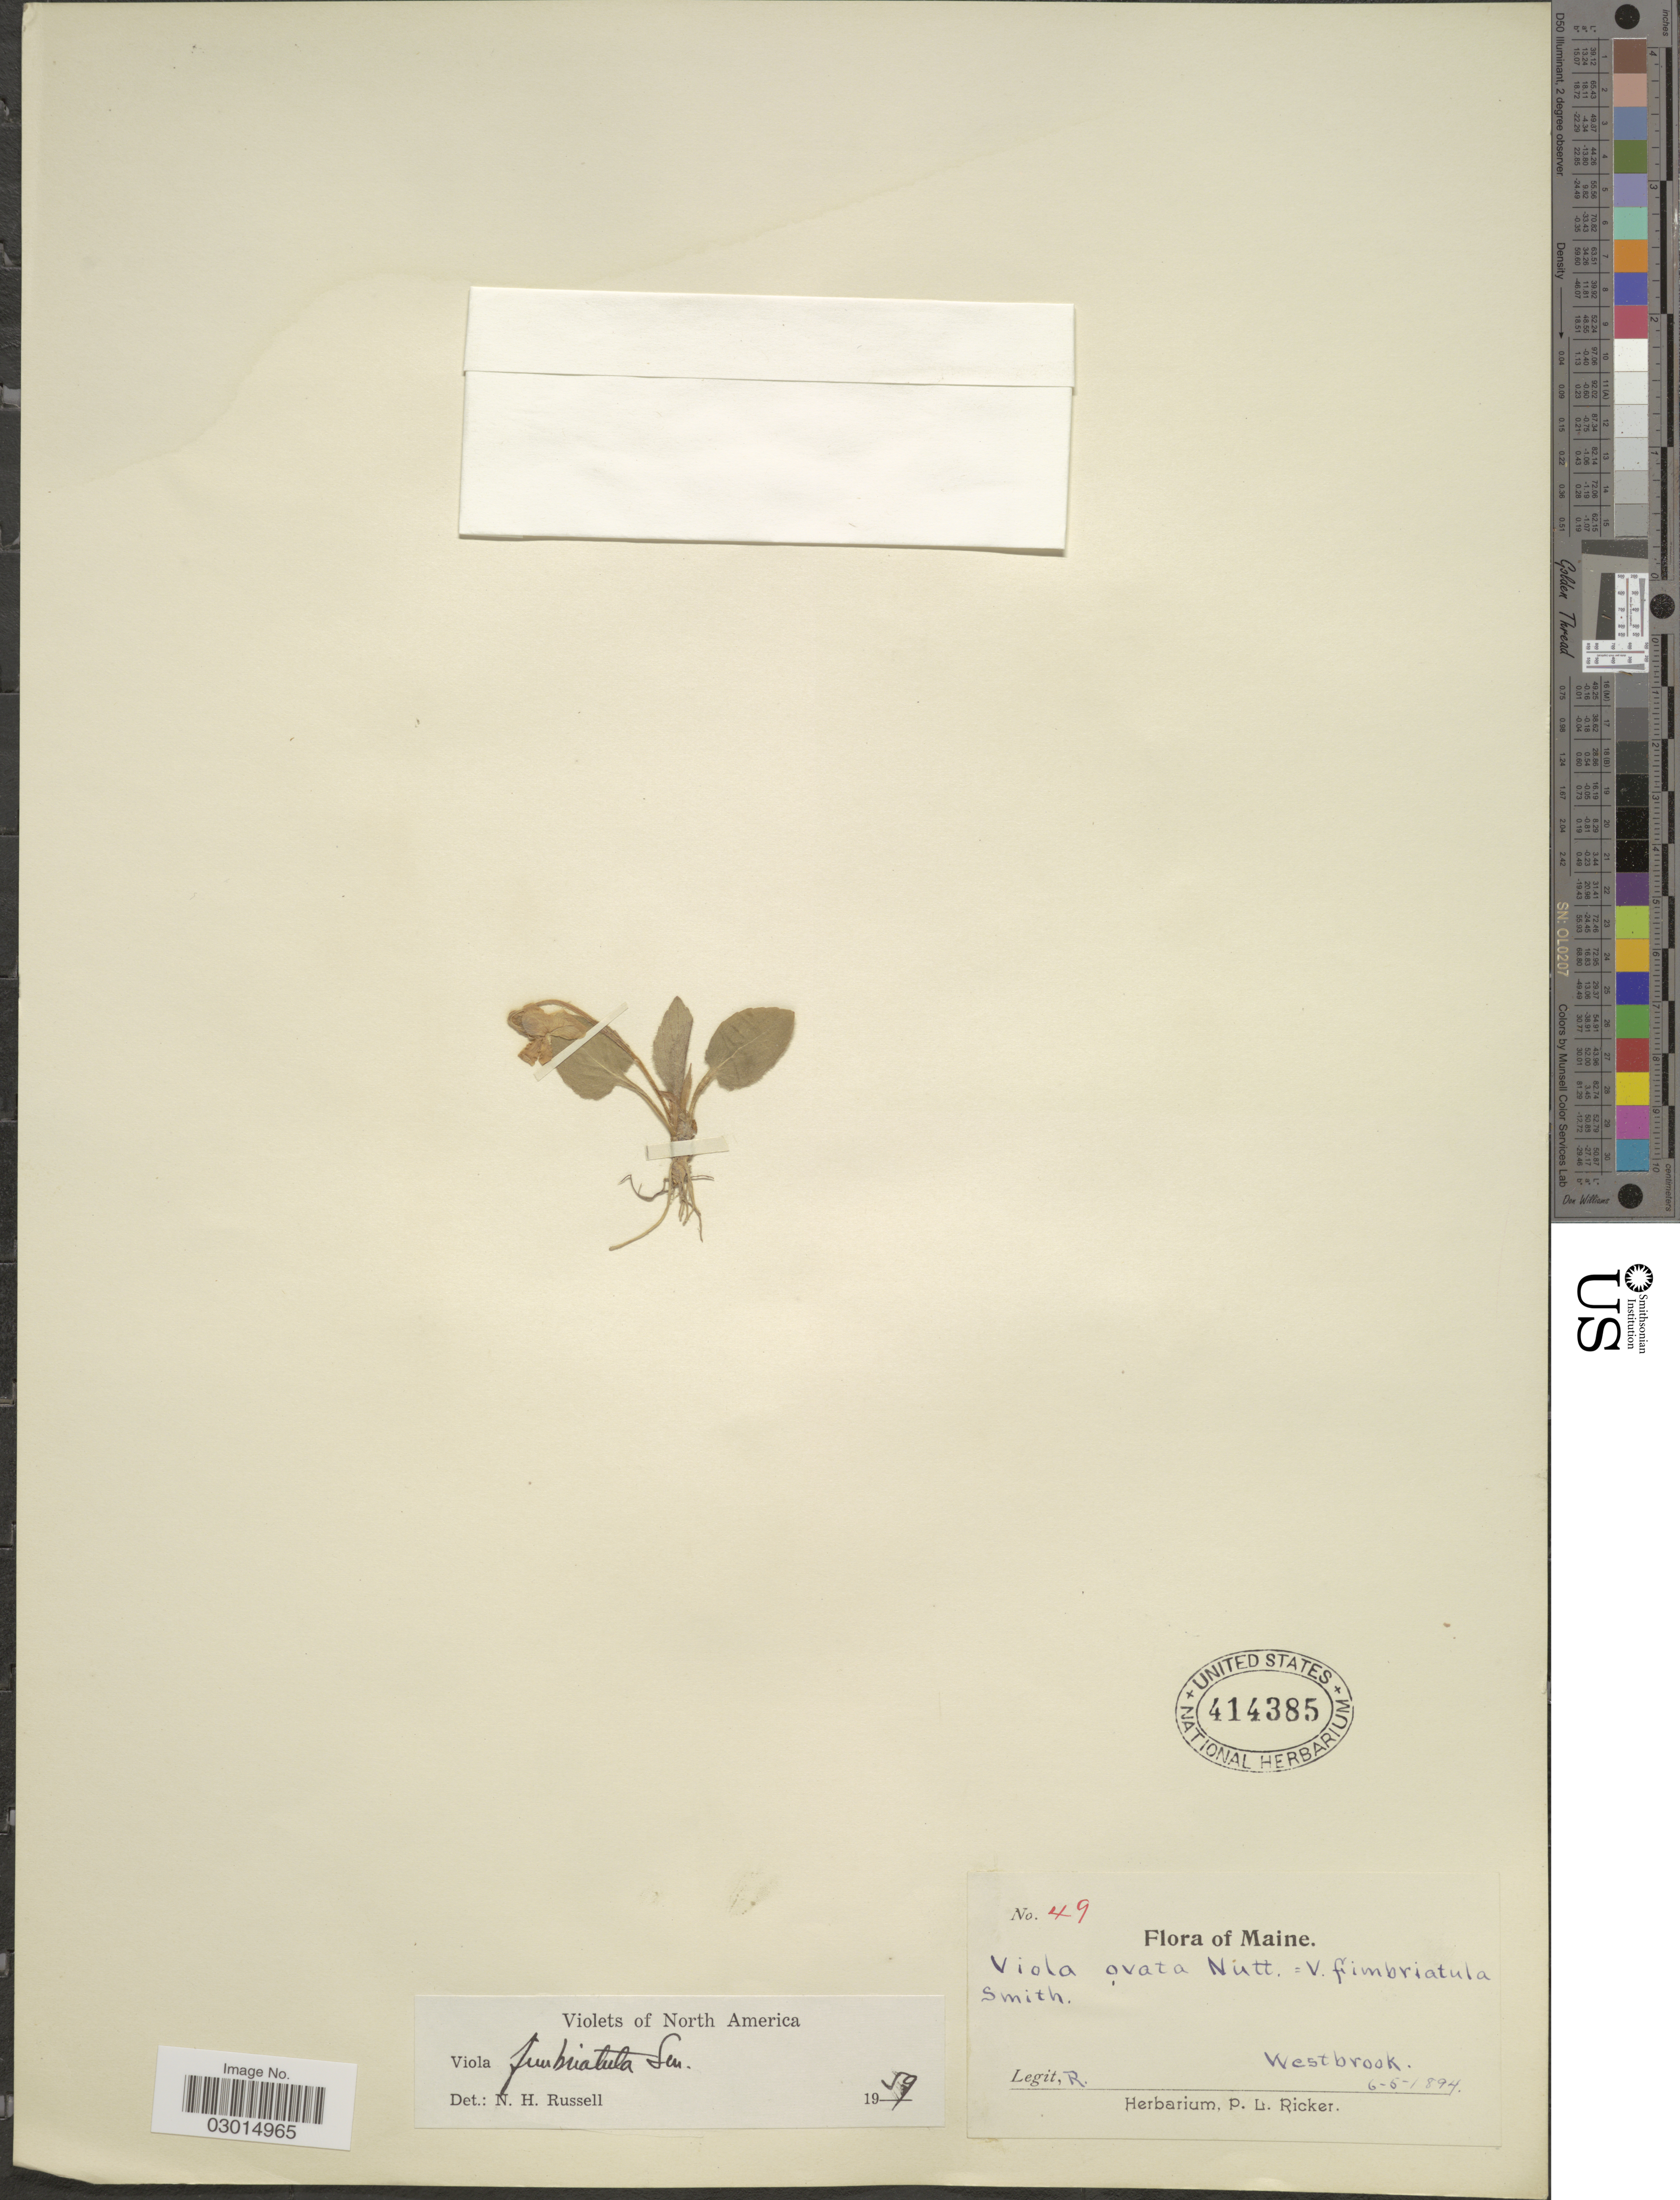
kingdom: Plantae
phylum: Tracheophyta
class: Magnoliopsida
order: Malpighiales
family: Violaceae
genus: Viola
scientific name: Viola fimbriatula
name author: Small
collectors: P. Ricker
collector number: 49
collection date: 1894-06-05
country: United States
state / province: Maine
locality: Westbrook.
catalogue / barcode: US 414385